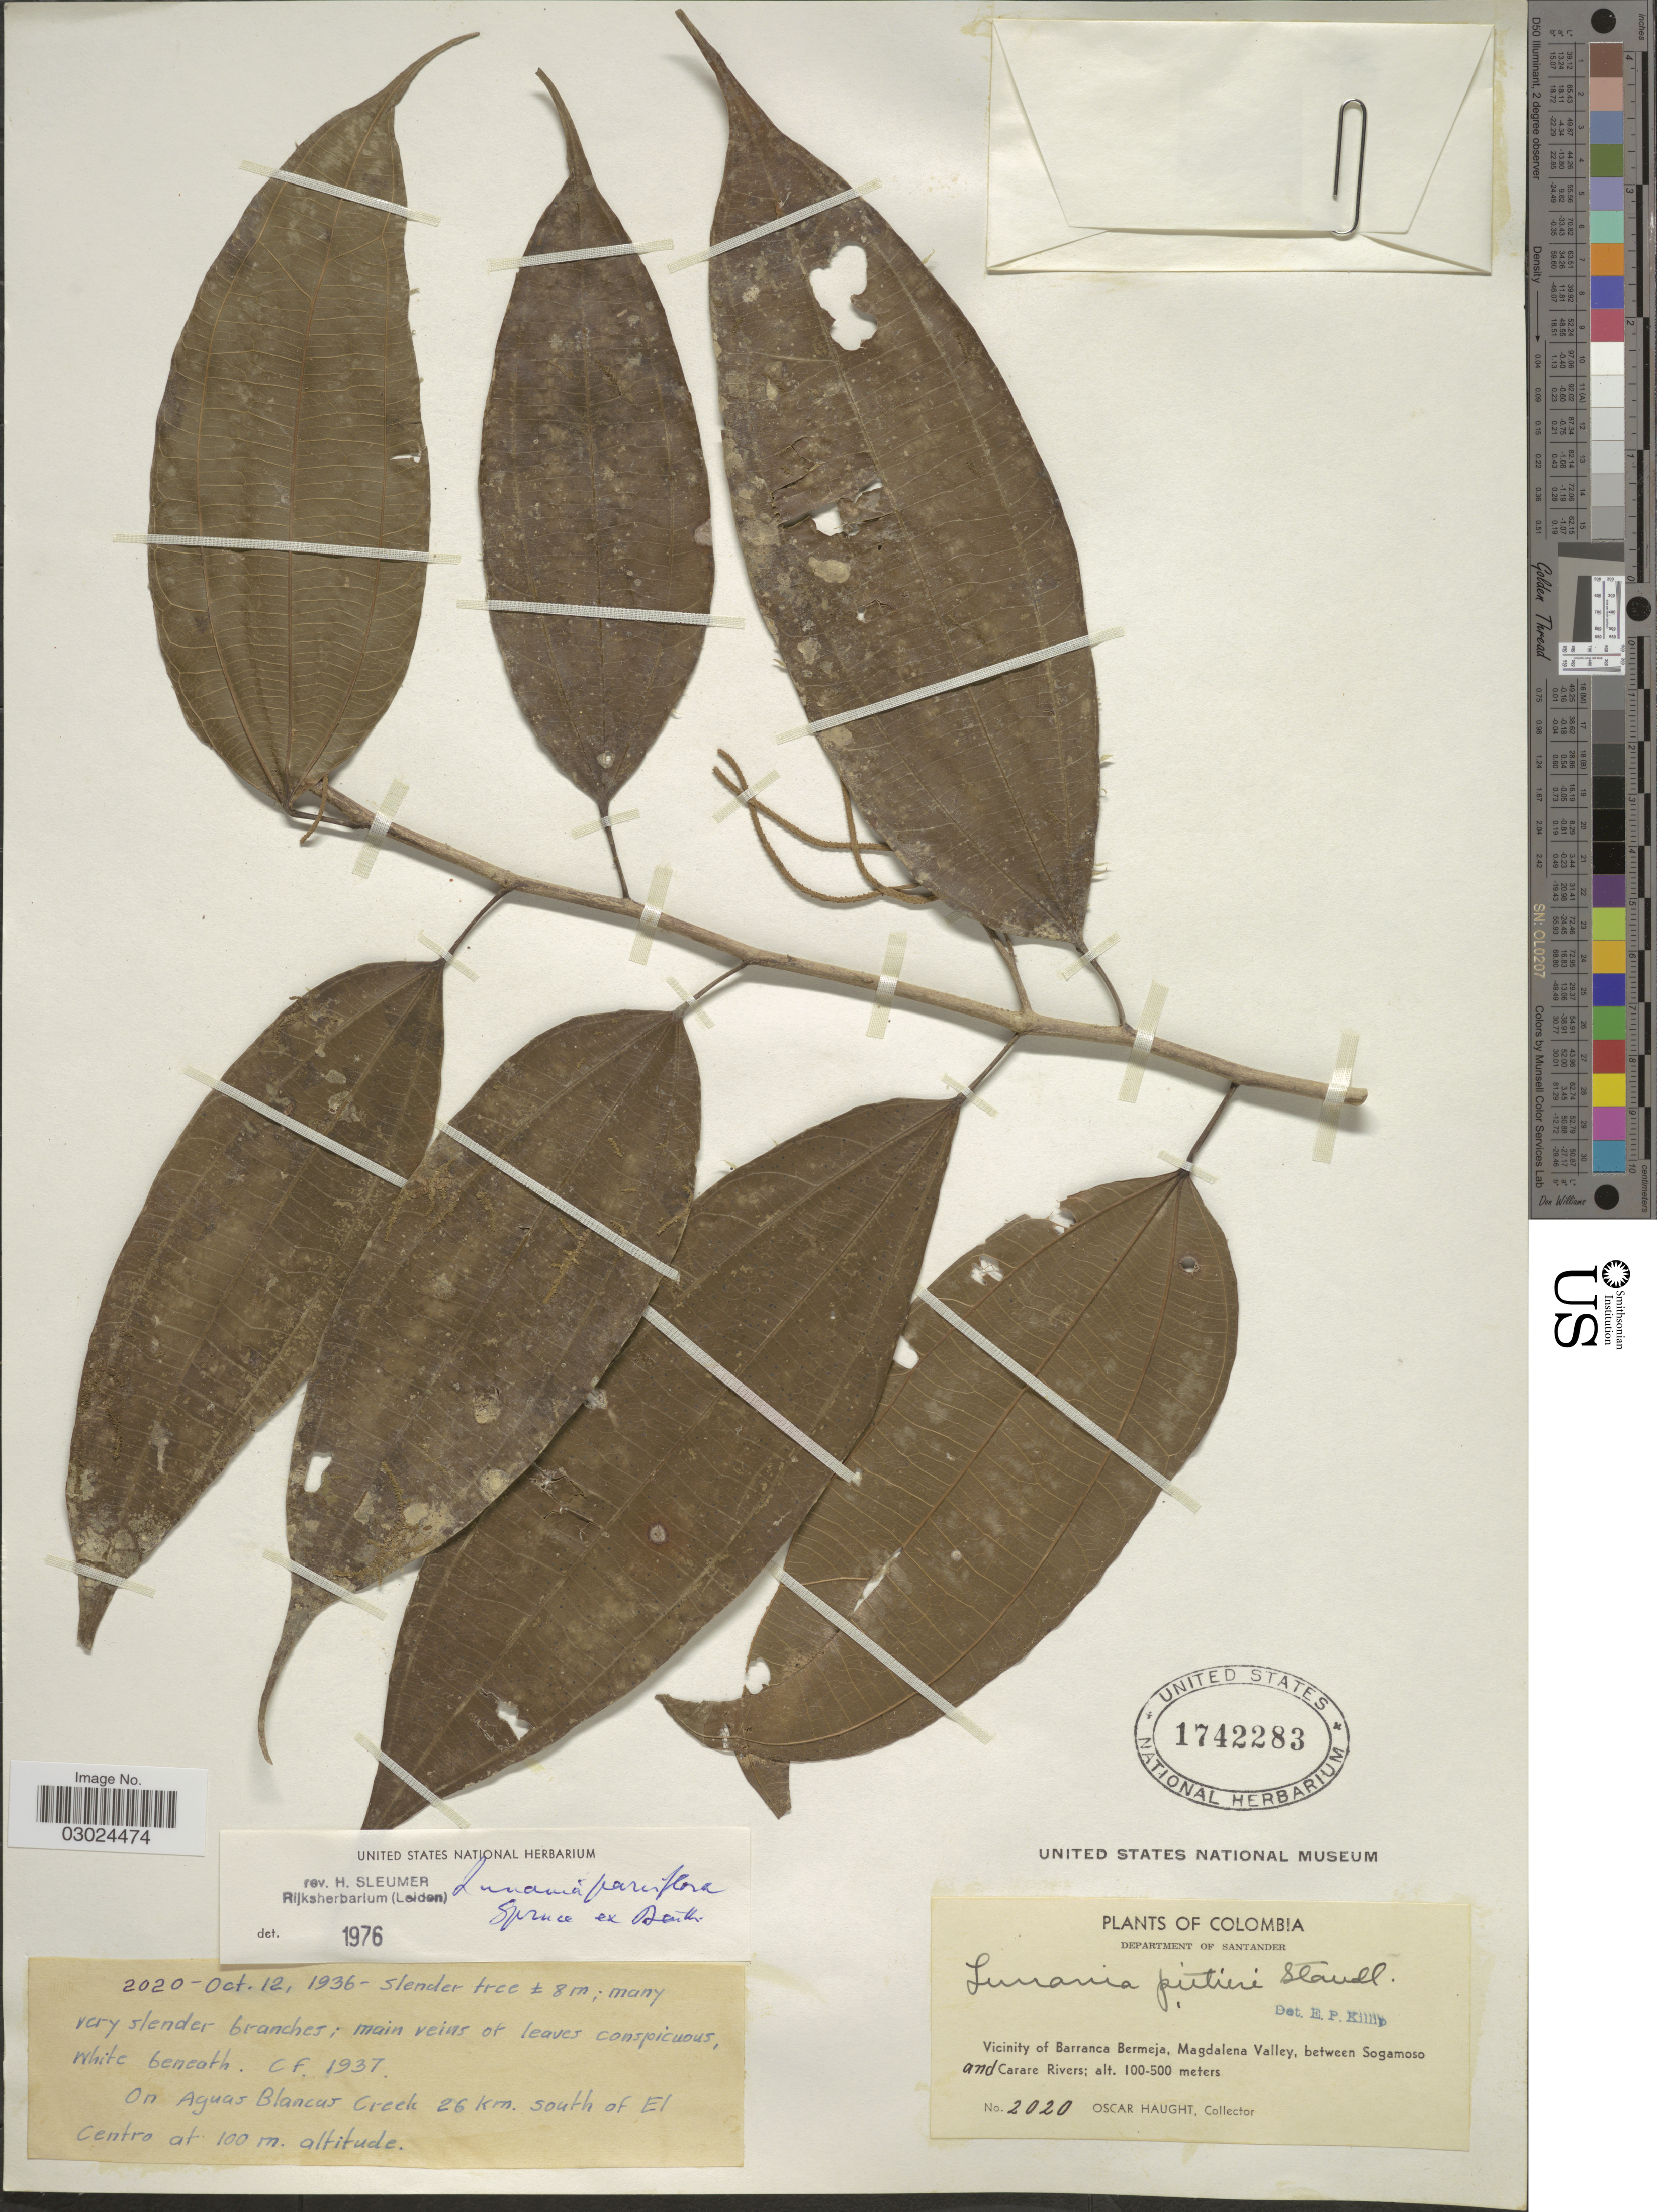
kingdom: Plantae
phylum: Tracheophyta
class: Magnoliopsida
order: Malpighiales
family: Salicaceae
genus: Lunania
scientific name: Lunania parviflora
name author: Spruce ex Benth.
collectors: O. L. Haught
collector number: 2020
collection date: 1936-10-12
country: Colombia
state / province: Santander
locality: Department of Santander. Vicinity of Barranca Bermeja, Magdalena Valley, between Sogamoso and Carare Rivers. On Aguas Blancas Creek 26 km. south of El Centro.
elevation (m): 100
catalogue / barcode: US 1742283